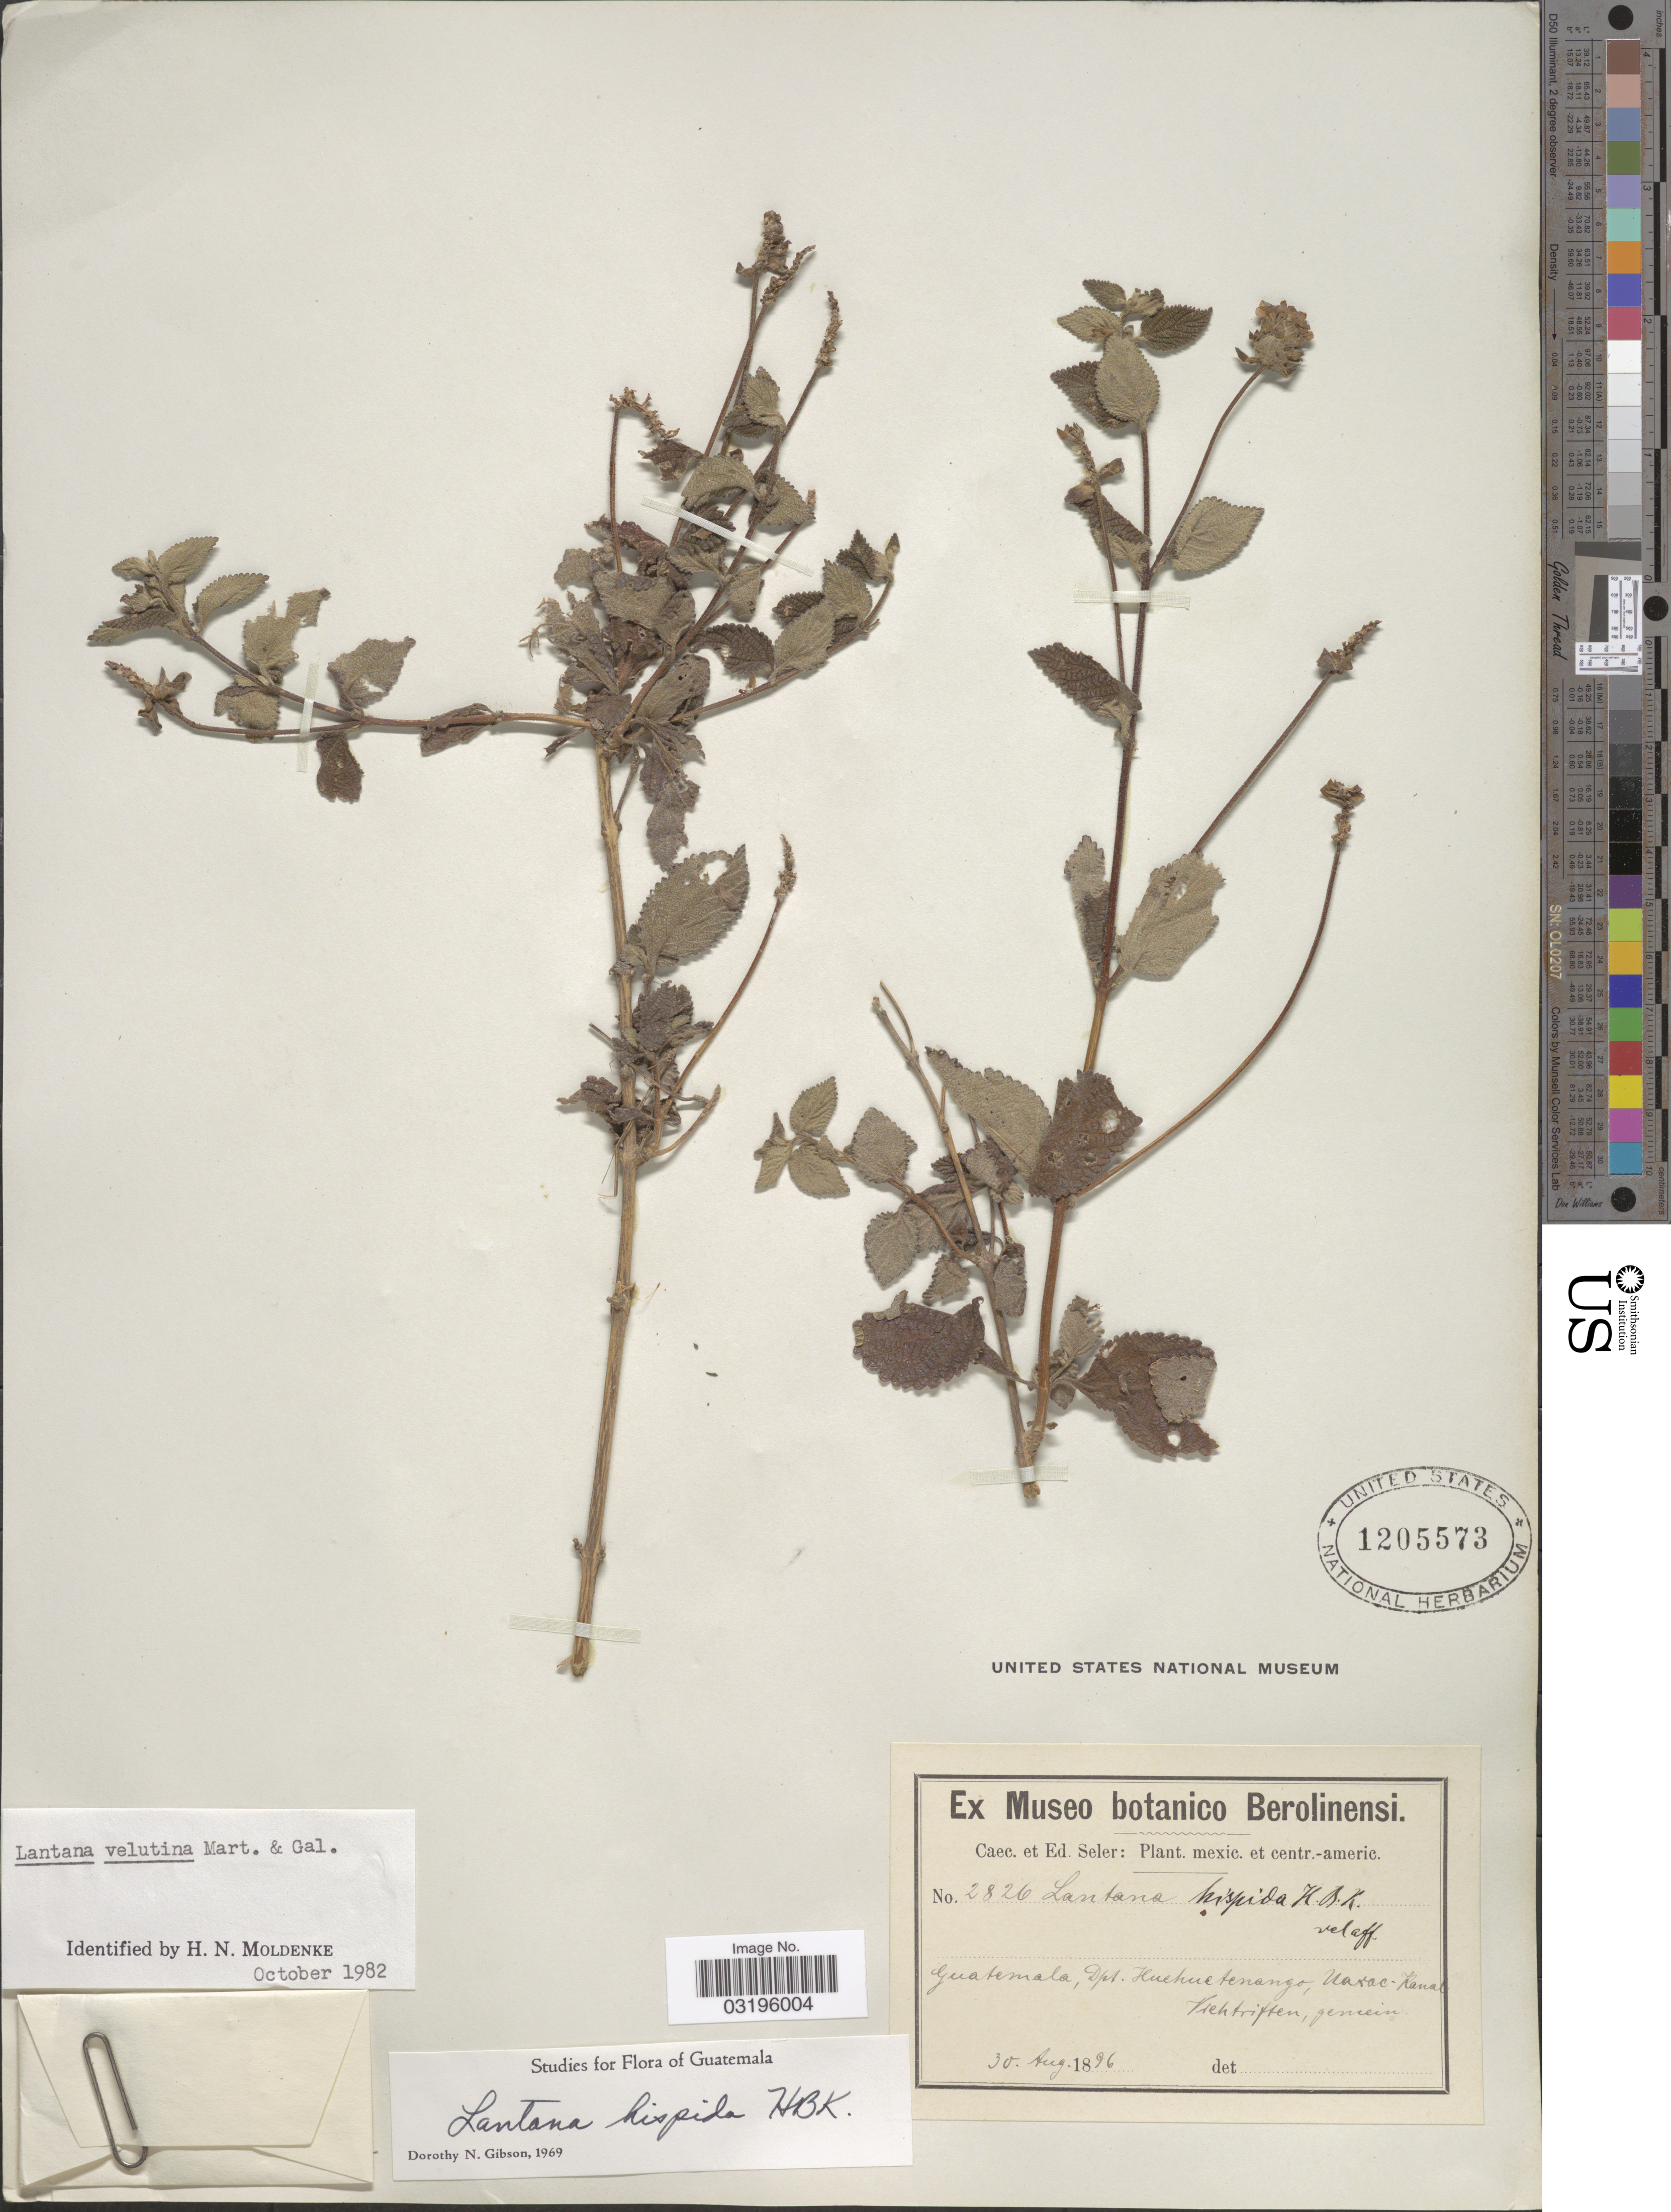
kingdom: Plantae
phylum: Tracheophyta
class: Magnoliopsida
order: Lamiales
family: Verbenaceae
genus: Lantana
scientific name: Lantana velutina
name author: M. Martens & Galeotti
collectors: C. Seler & E. G. Seler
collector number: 2826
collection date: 1896-08-30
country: Guatemala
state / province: Huehuetenango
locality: Dpt. Huehuetenango, Naxac-Kanal.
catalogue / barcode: US 1205573